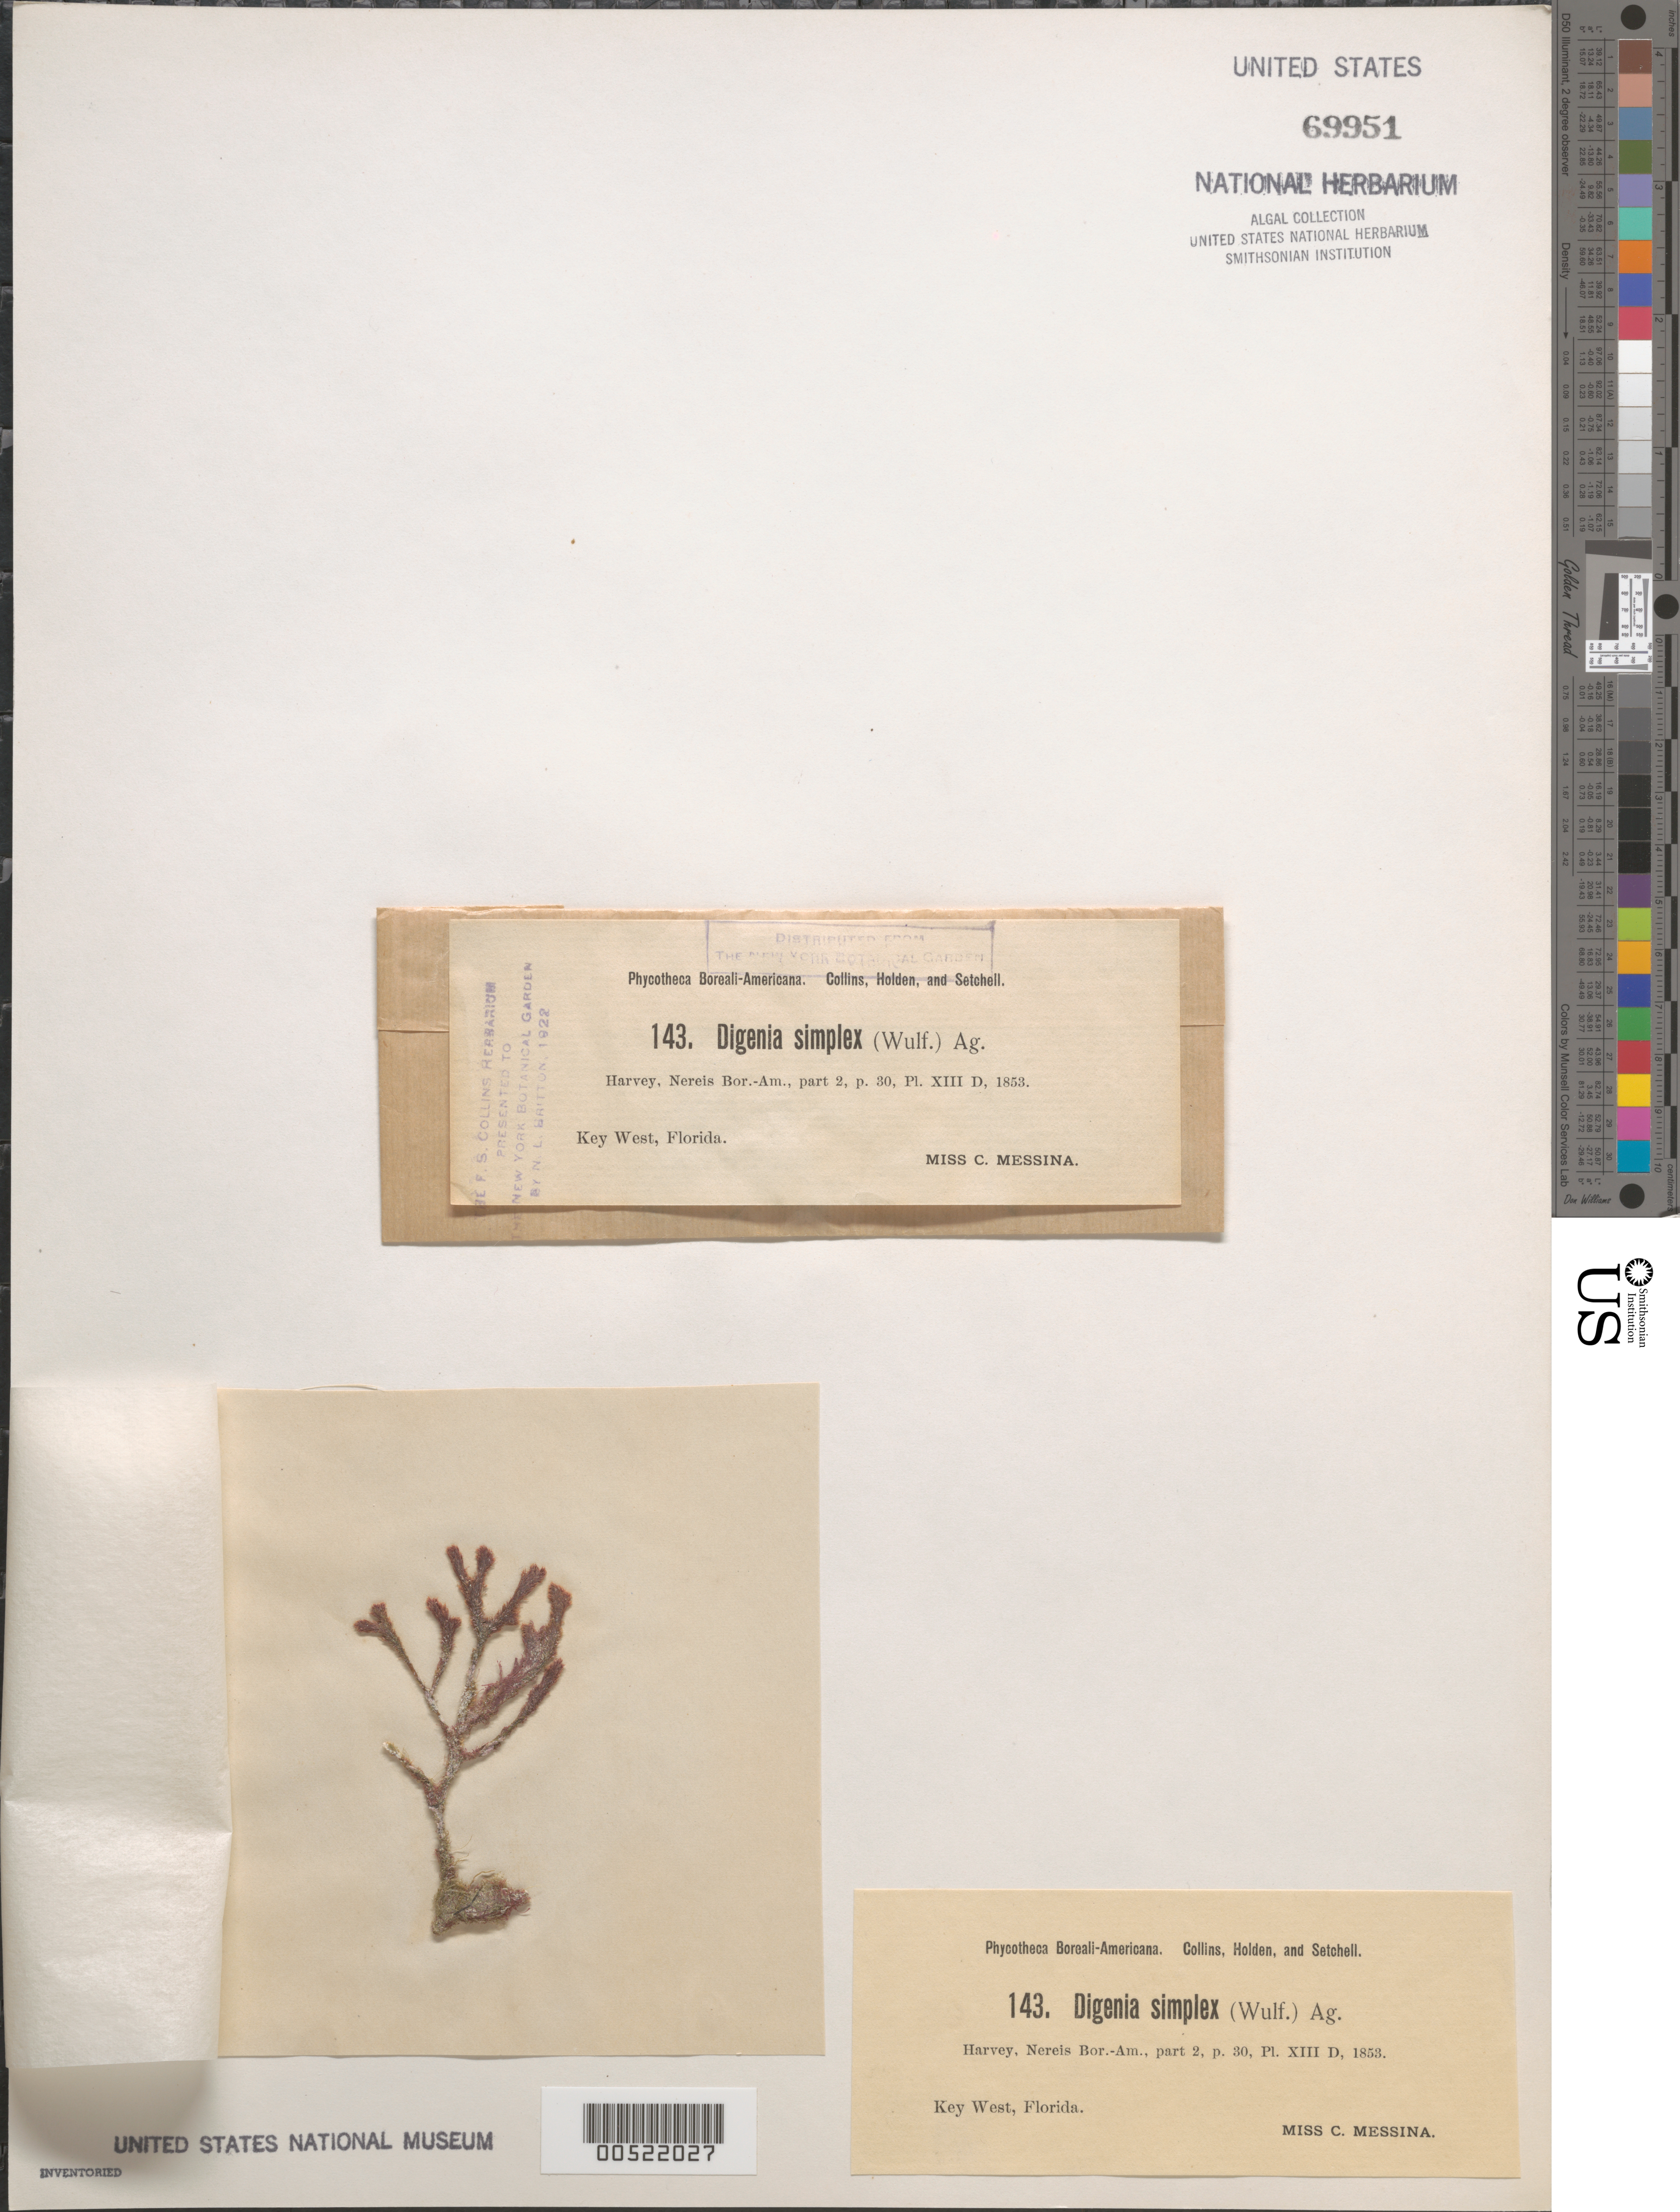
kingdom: Plantae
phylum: Rhodophyta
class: Florideophyceae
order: Ceramiales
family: Rhodomelaceae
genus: Digenea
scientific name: Digenea simplex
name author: (Wulfen) C. Agardh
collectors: C. Messina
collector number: PB-A 143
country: United States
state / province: Florida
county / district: Monroe County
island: Key West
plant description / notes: Collins, Holden & Setchell, Phycotheca Boreali-Americana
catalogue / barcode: US 69951